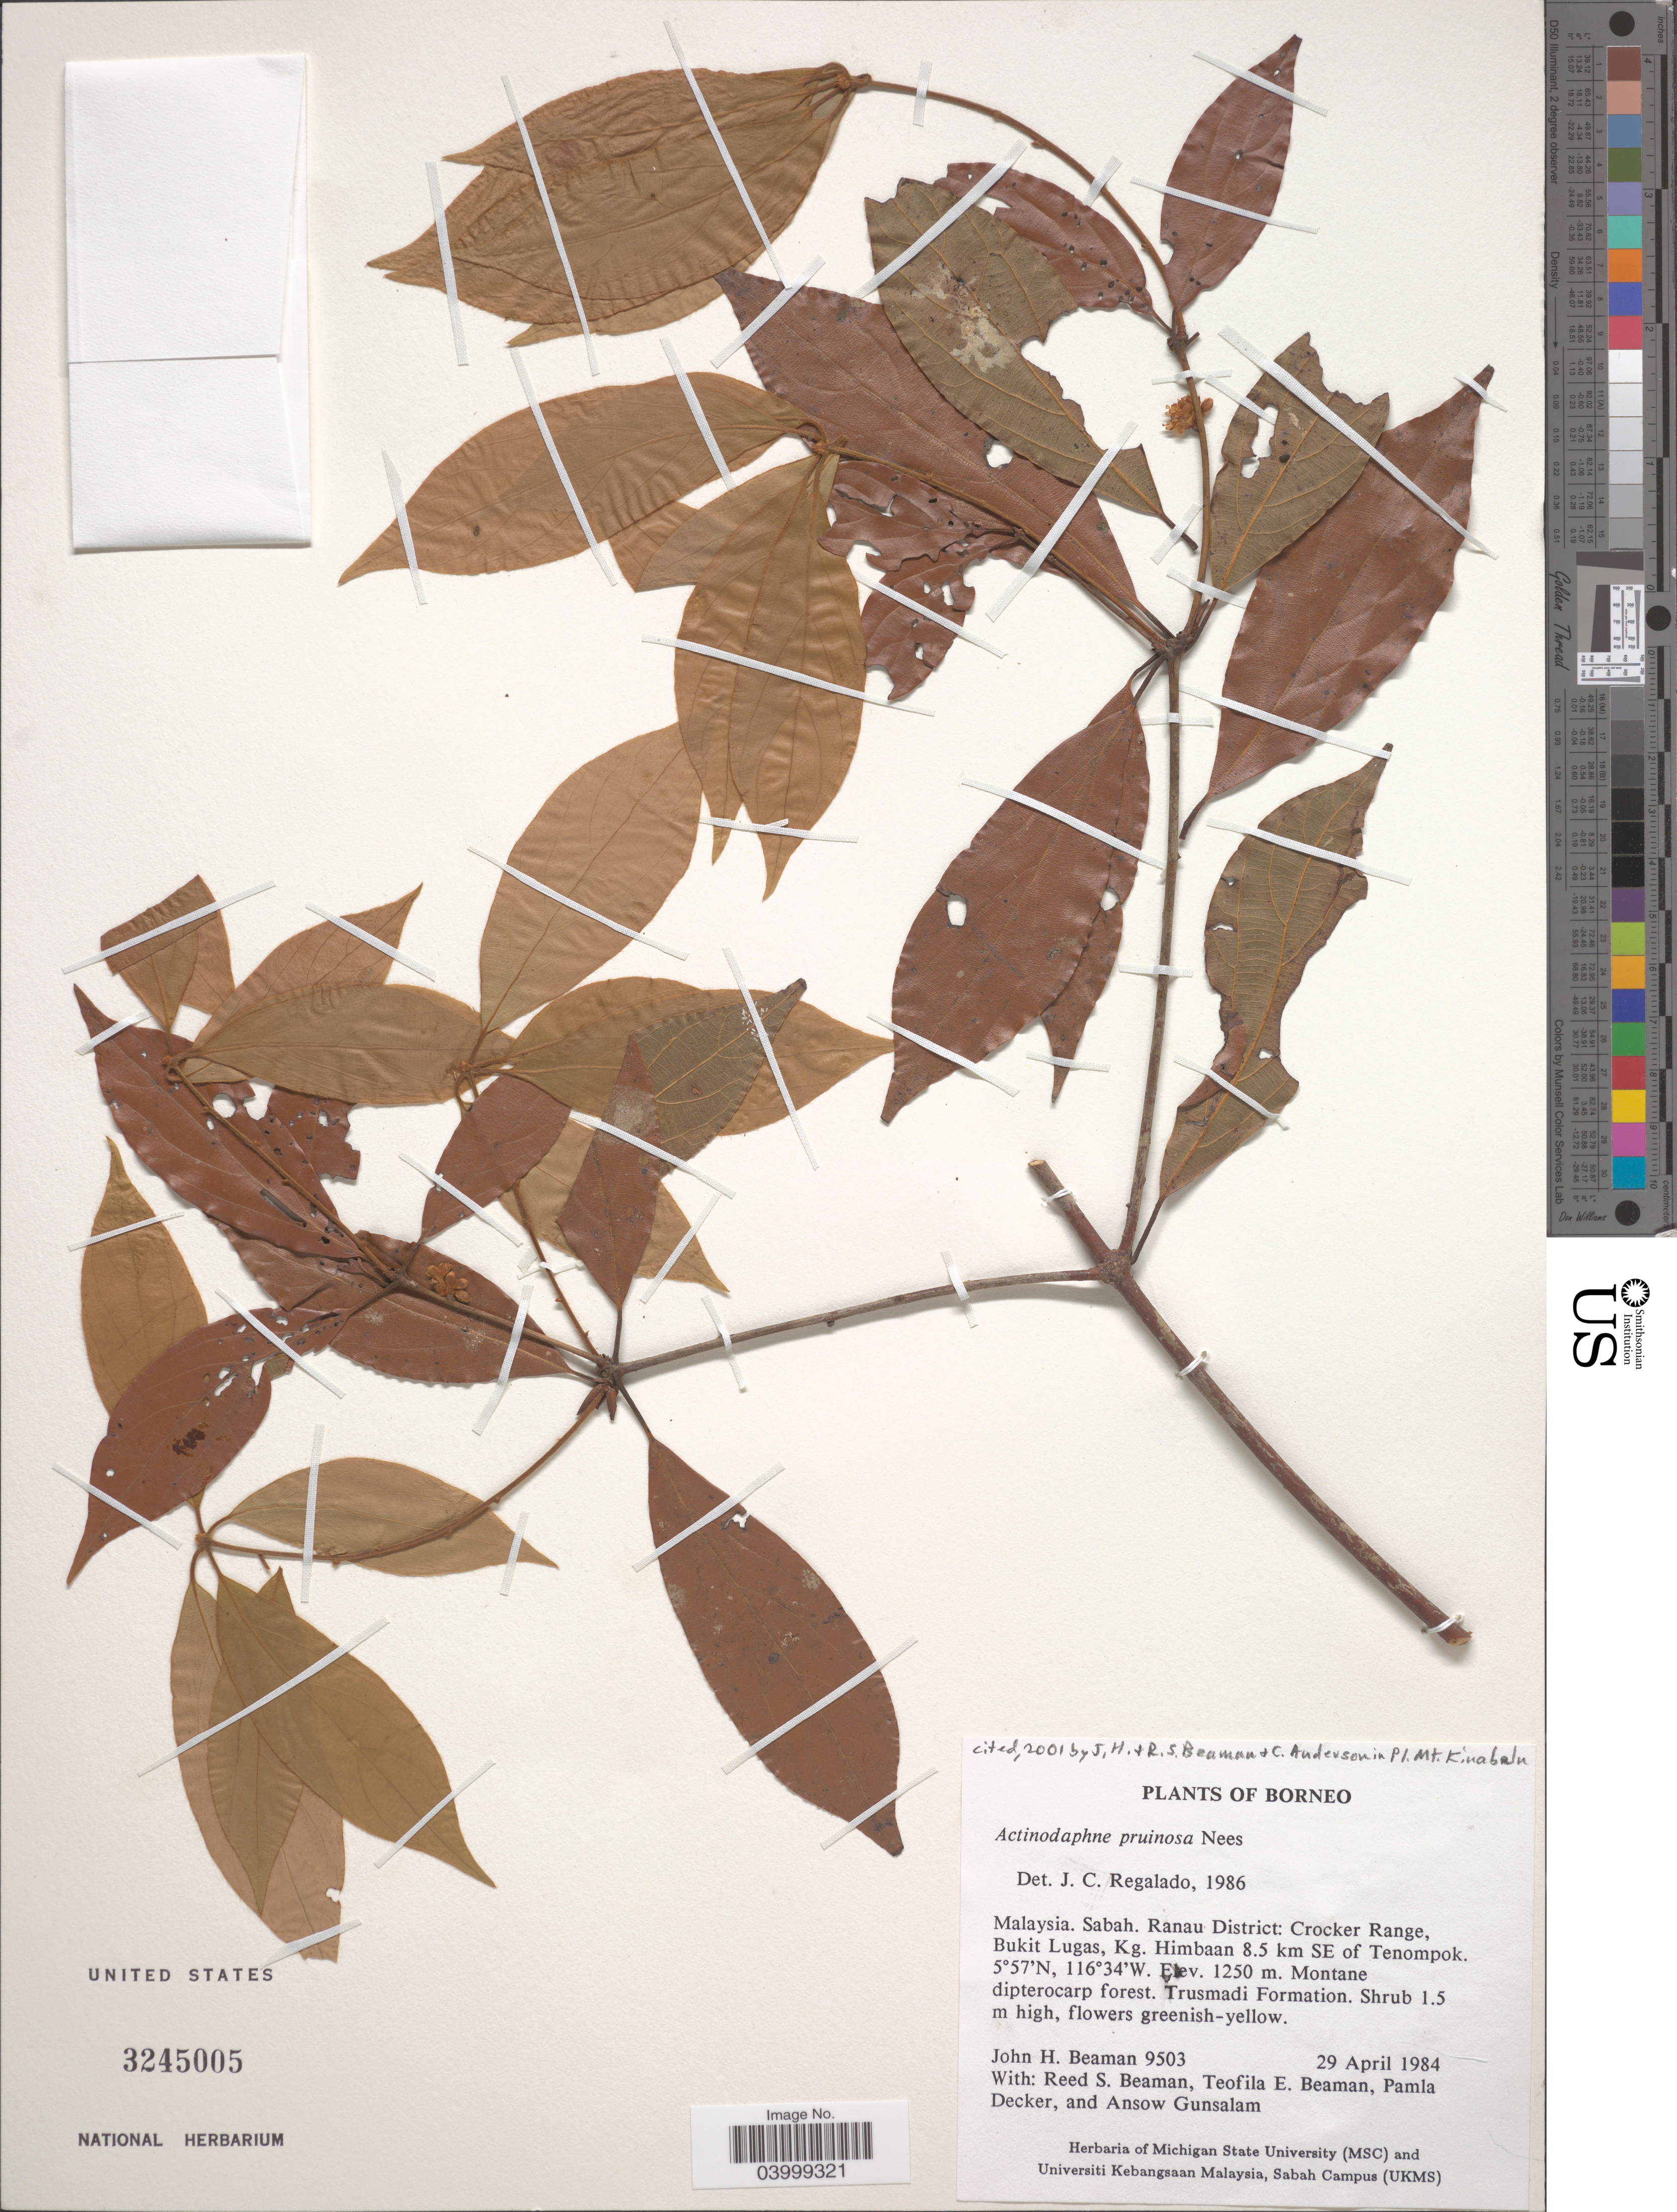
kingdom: Plantae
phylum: Tracheophyta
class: Magnoliopsida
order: Laurales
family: Lauraceae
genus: Actinodaphne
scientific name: Actinodaphne pruinosa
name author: Nees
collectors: J. H. Beaman, R. S. Beaman, T. E. Beaman, P. Decker & A. Gunsalam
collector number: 9503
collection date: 1984-04-29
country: Malaysia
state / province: Sabah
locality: Borneo. Ranau District: Crocker Range, Bukit Lugas, Kg. Himbaan 8.5 km SE of Tenompok.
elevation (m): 1250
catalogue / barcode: US 3245005